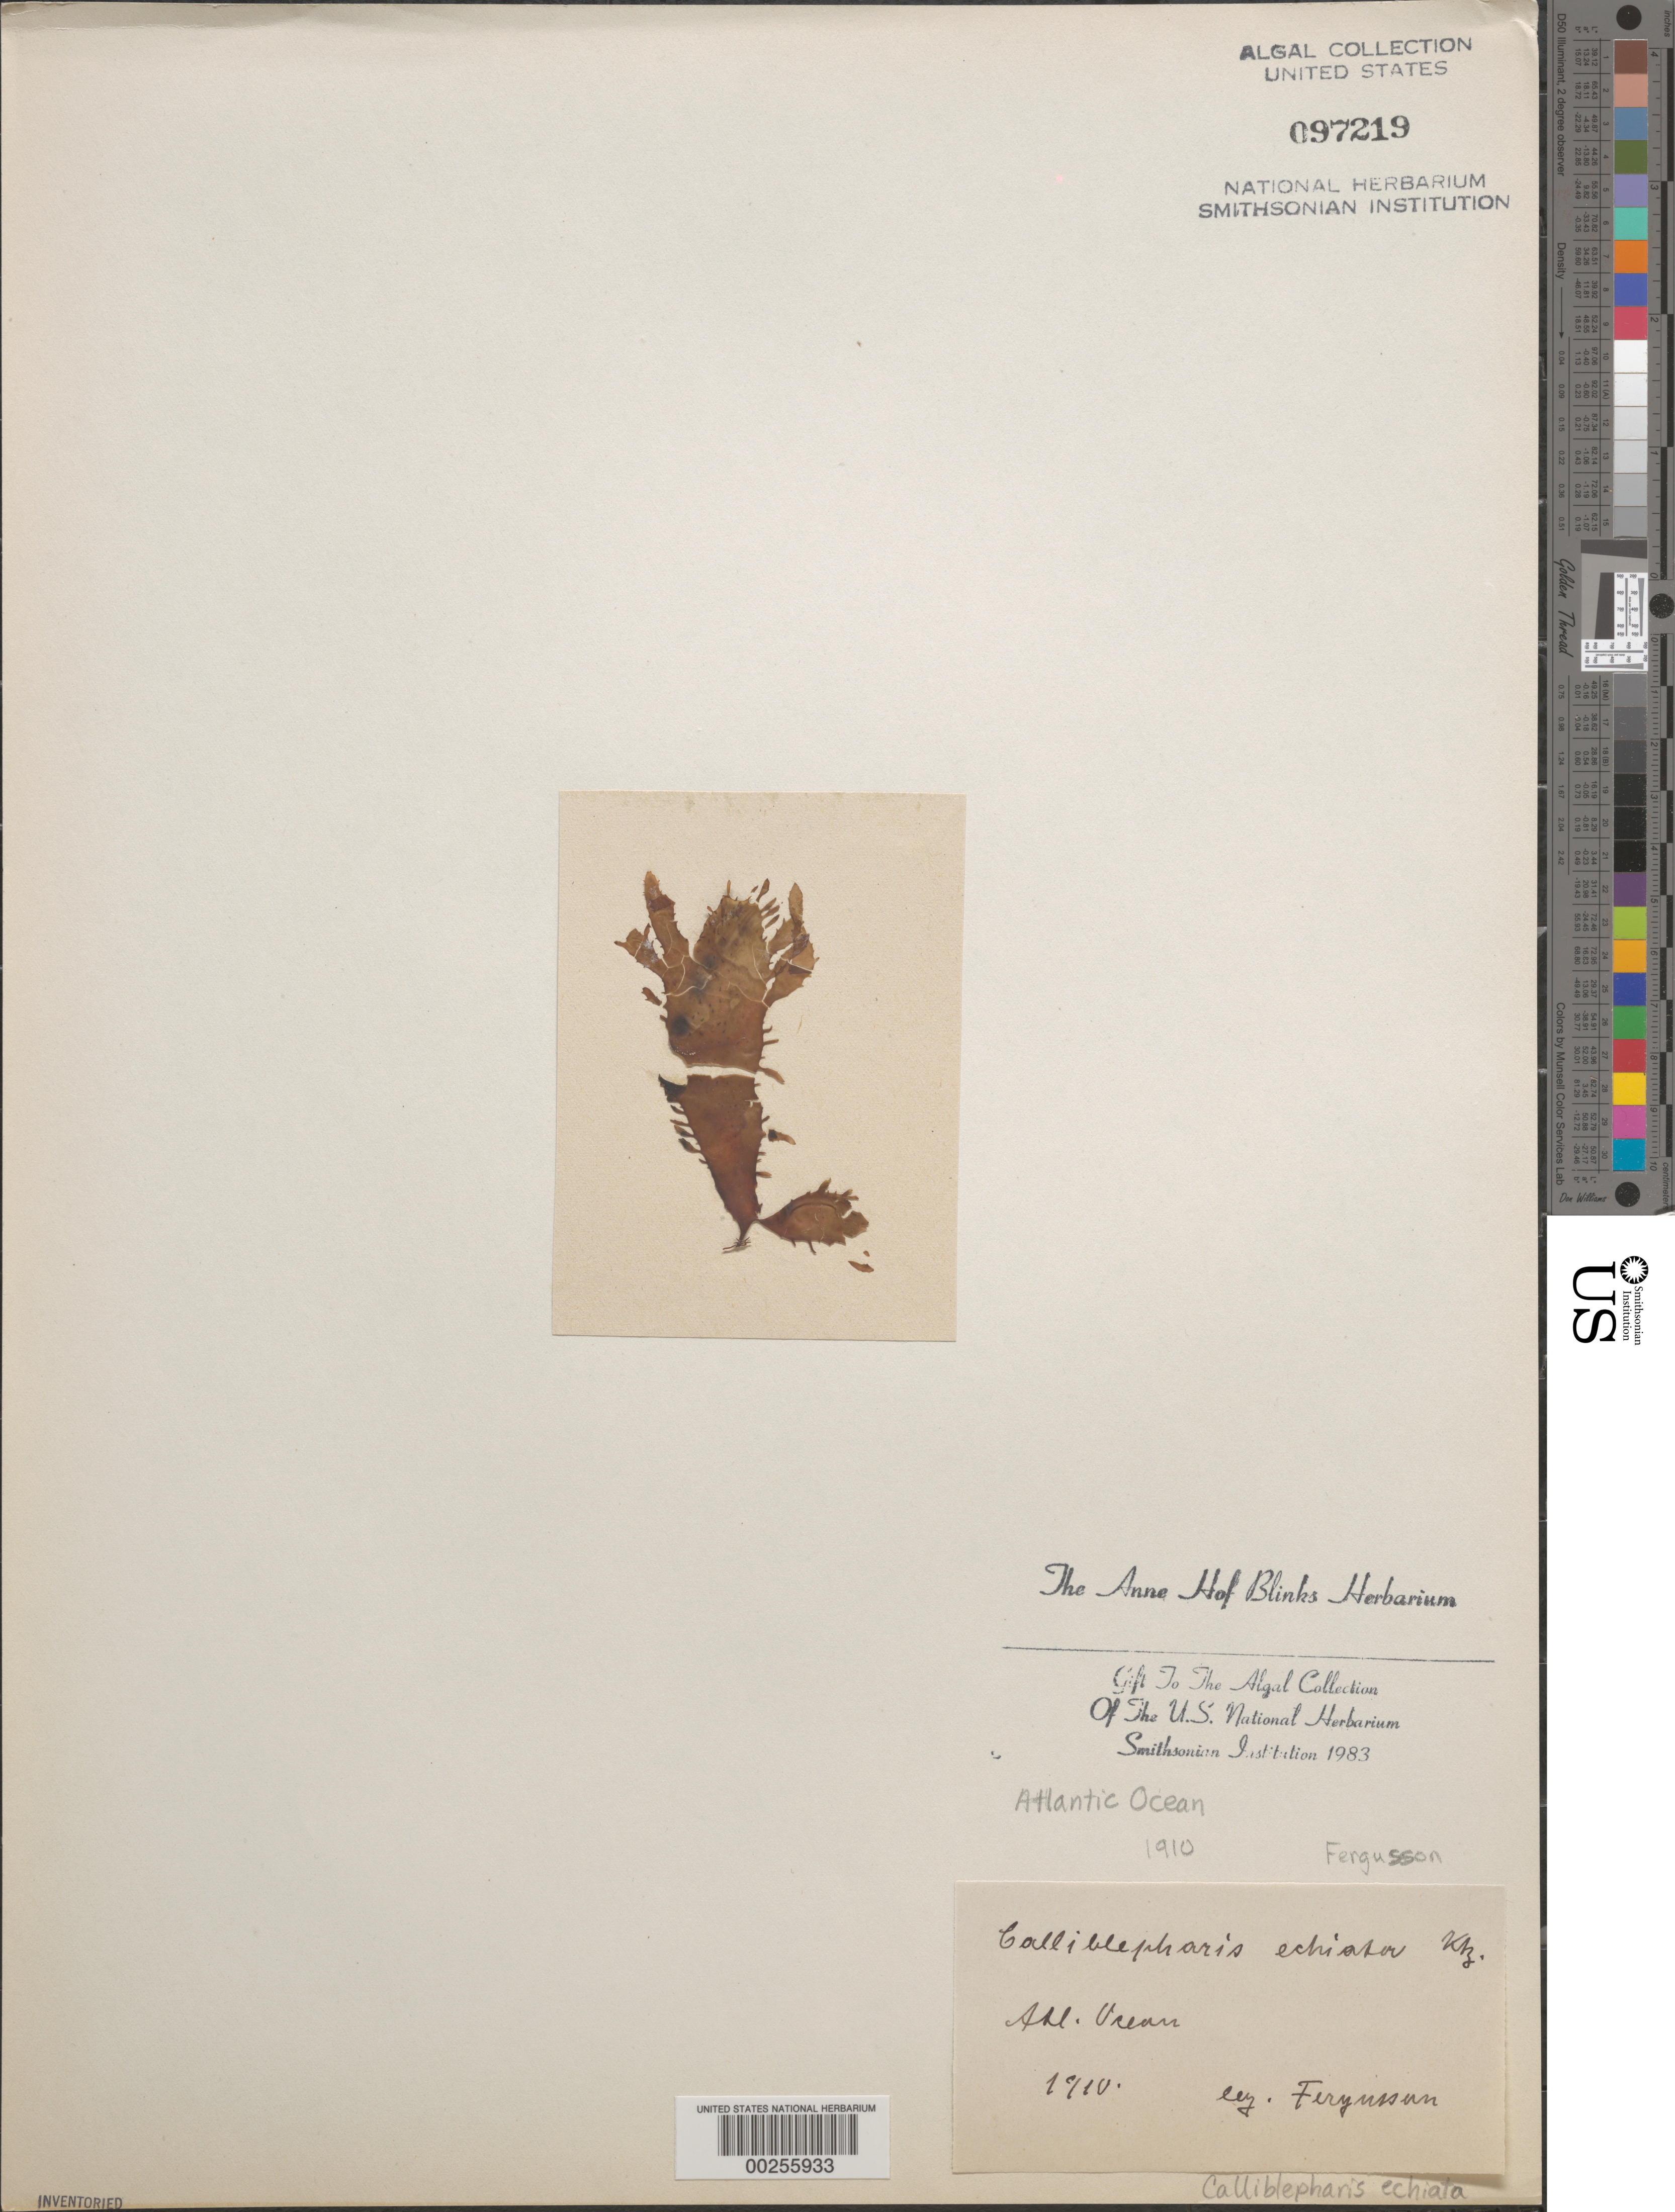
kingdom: Plantae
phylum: Rhodophyta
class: Florideophyceae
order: Gigartinales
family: Cystocloniaceae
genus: Calliblepharis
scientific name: Calliblepharis echiata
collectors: -. Fergusson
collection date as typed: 1910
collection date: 1910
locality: Atlantic Ocean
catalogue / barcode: US 97219